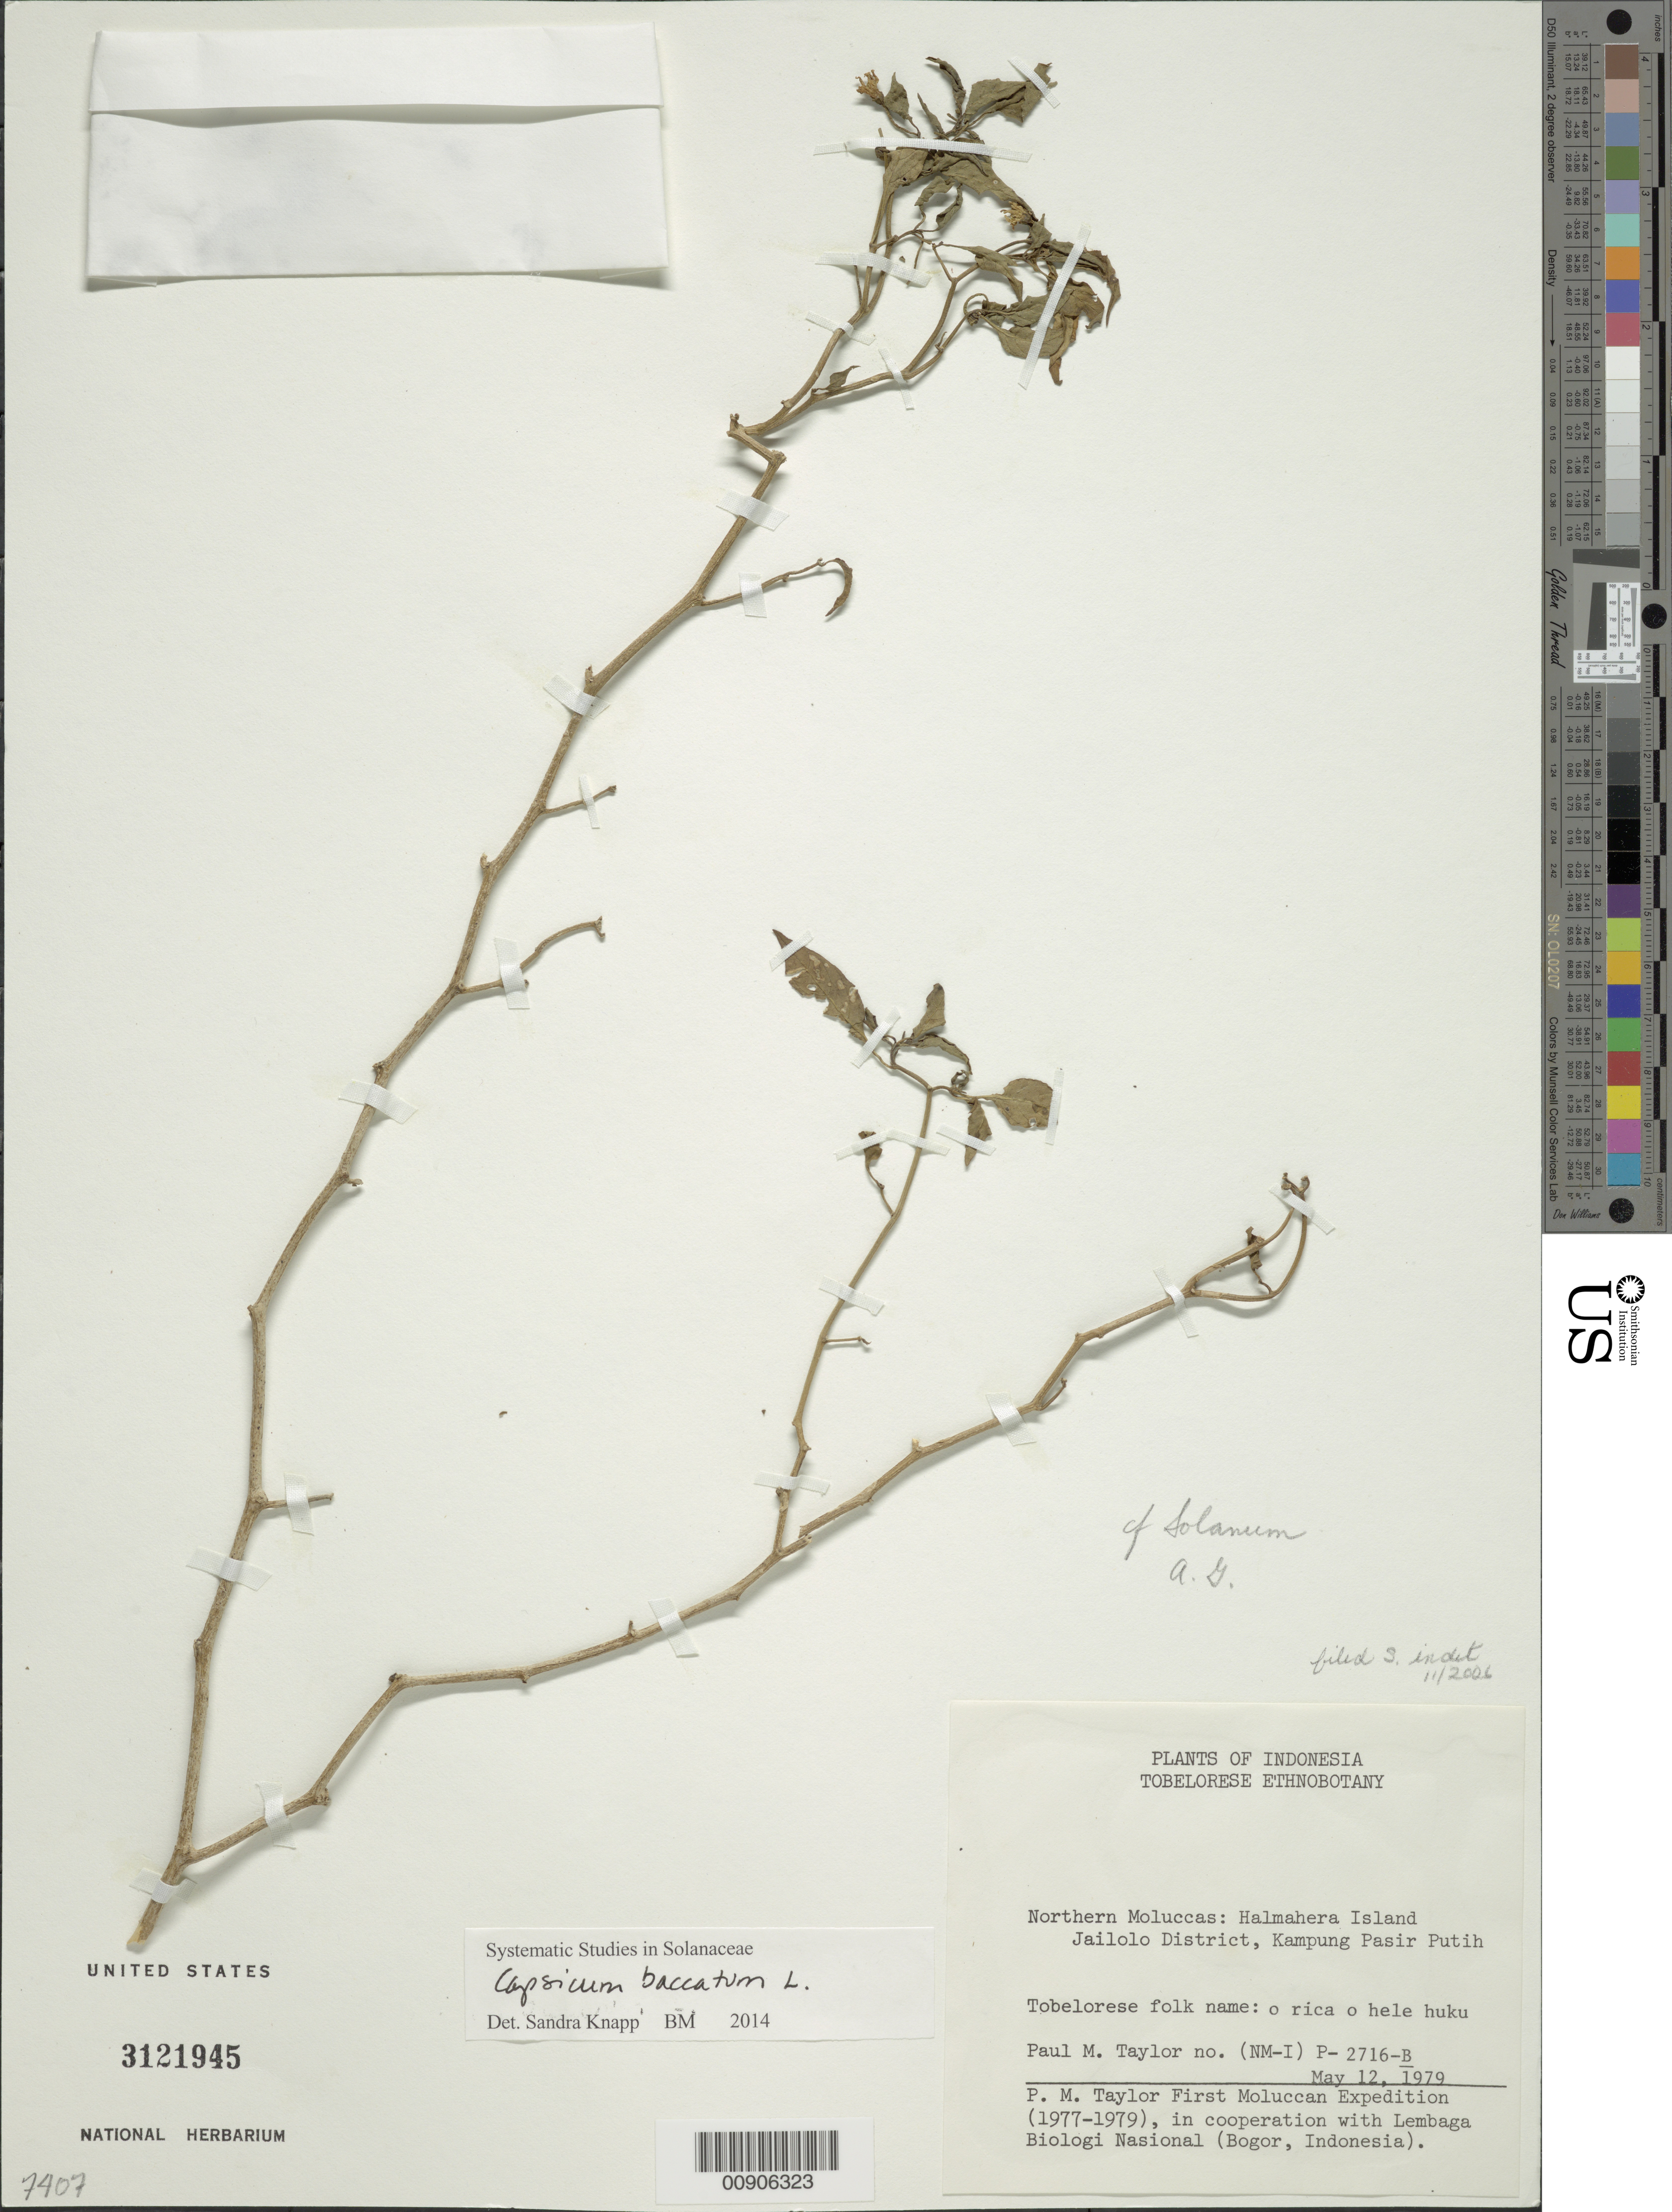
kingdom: Plantae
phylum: Tracheophyta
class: Magnoliopsida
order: Solanales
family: Solanaceae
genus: Solanum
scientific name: Solanum viarum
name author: Dunal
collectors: P. M. Taylor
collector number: P 2716 B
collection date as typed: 12 May 1919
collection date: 1919-05-12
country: Indonesia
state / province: Maluku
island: Halmahera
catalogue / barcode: US 3121945